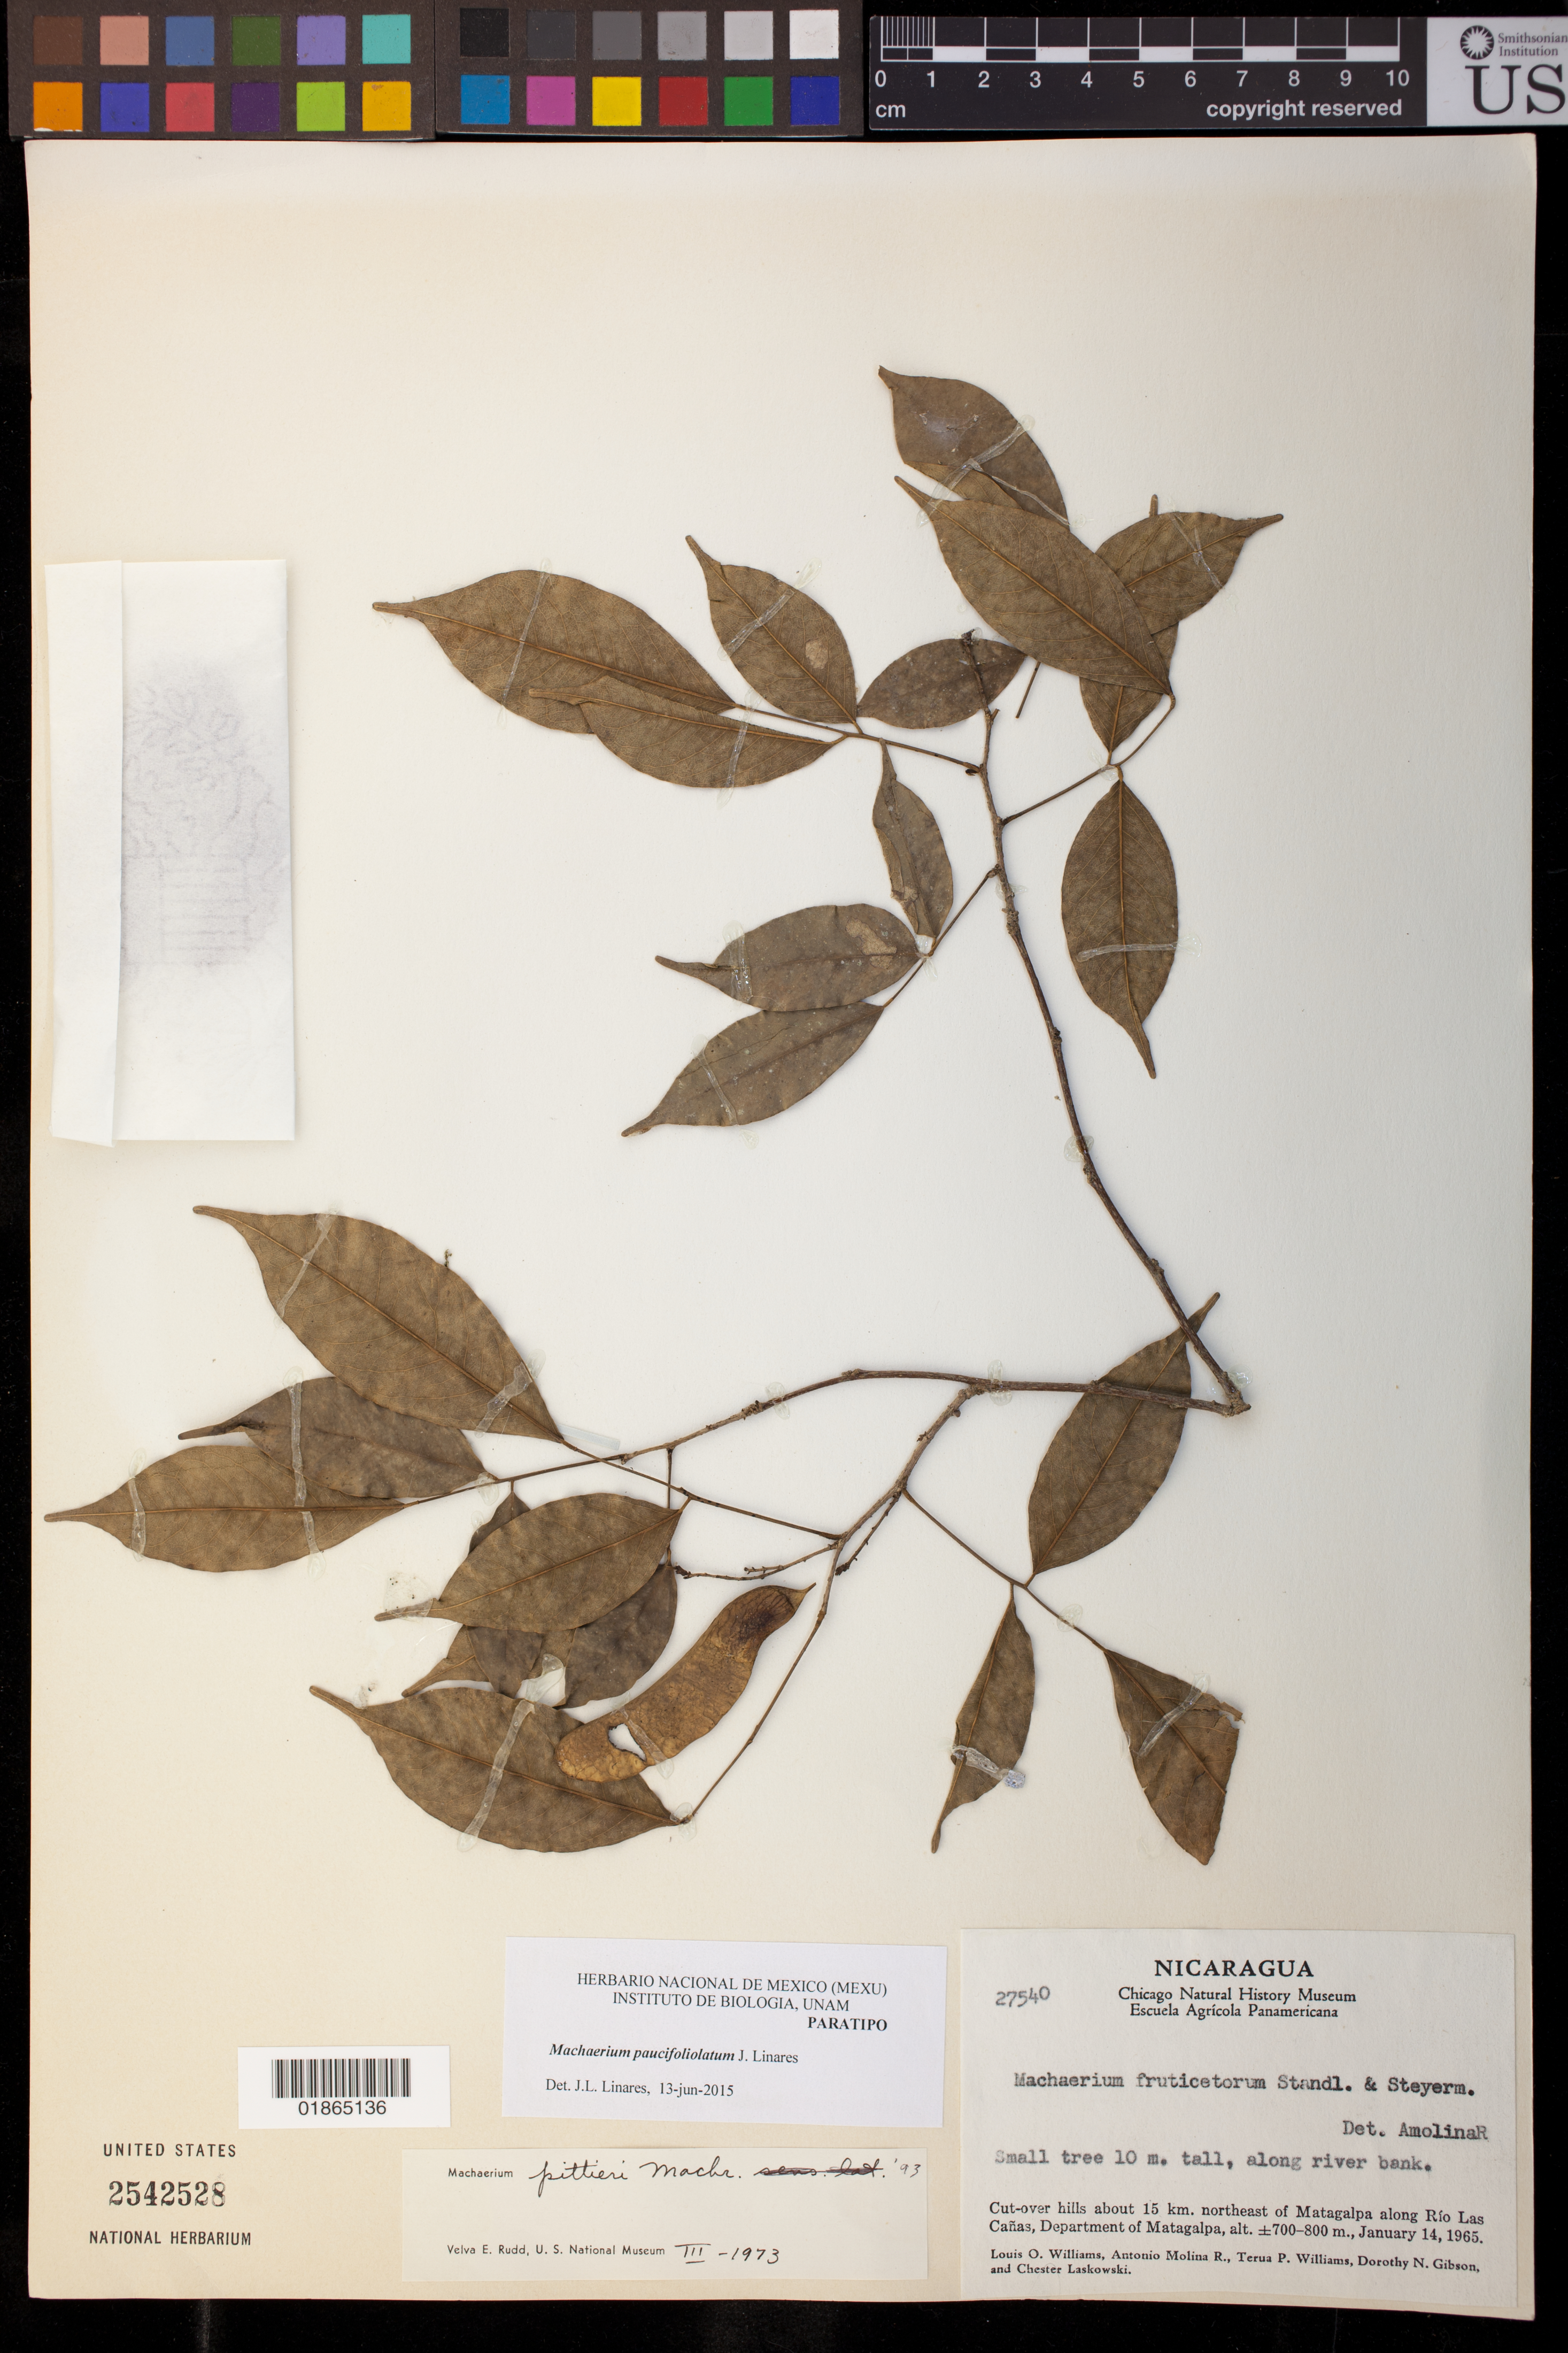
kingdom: Plantae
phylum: Tracheophyta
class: Magnoliopsida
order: Fabales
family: Fabaceae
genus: Machaerium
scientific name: Machaerium paucifoliolatum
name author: J. Linares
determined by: Linares, J. L., (MEXICO)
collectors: L. O. Williams, A. Molina R., T. P. Williams, D. N. Gibson & C. Laskowski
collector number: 27540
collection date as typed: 14 Jan 1965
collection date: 1965-01-14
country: Nicaragua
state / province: Matagalpa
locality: Cut over hills about 15 km NE of Matagalpa, along Rio Las Cañas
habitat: Along river bank.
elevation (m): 700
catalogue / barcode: US 2542528